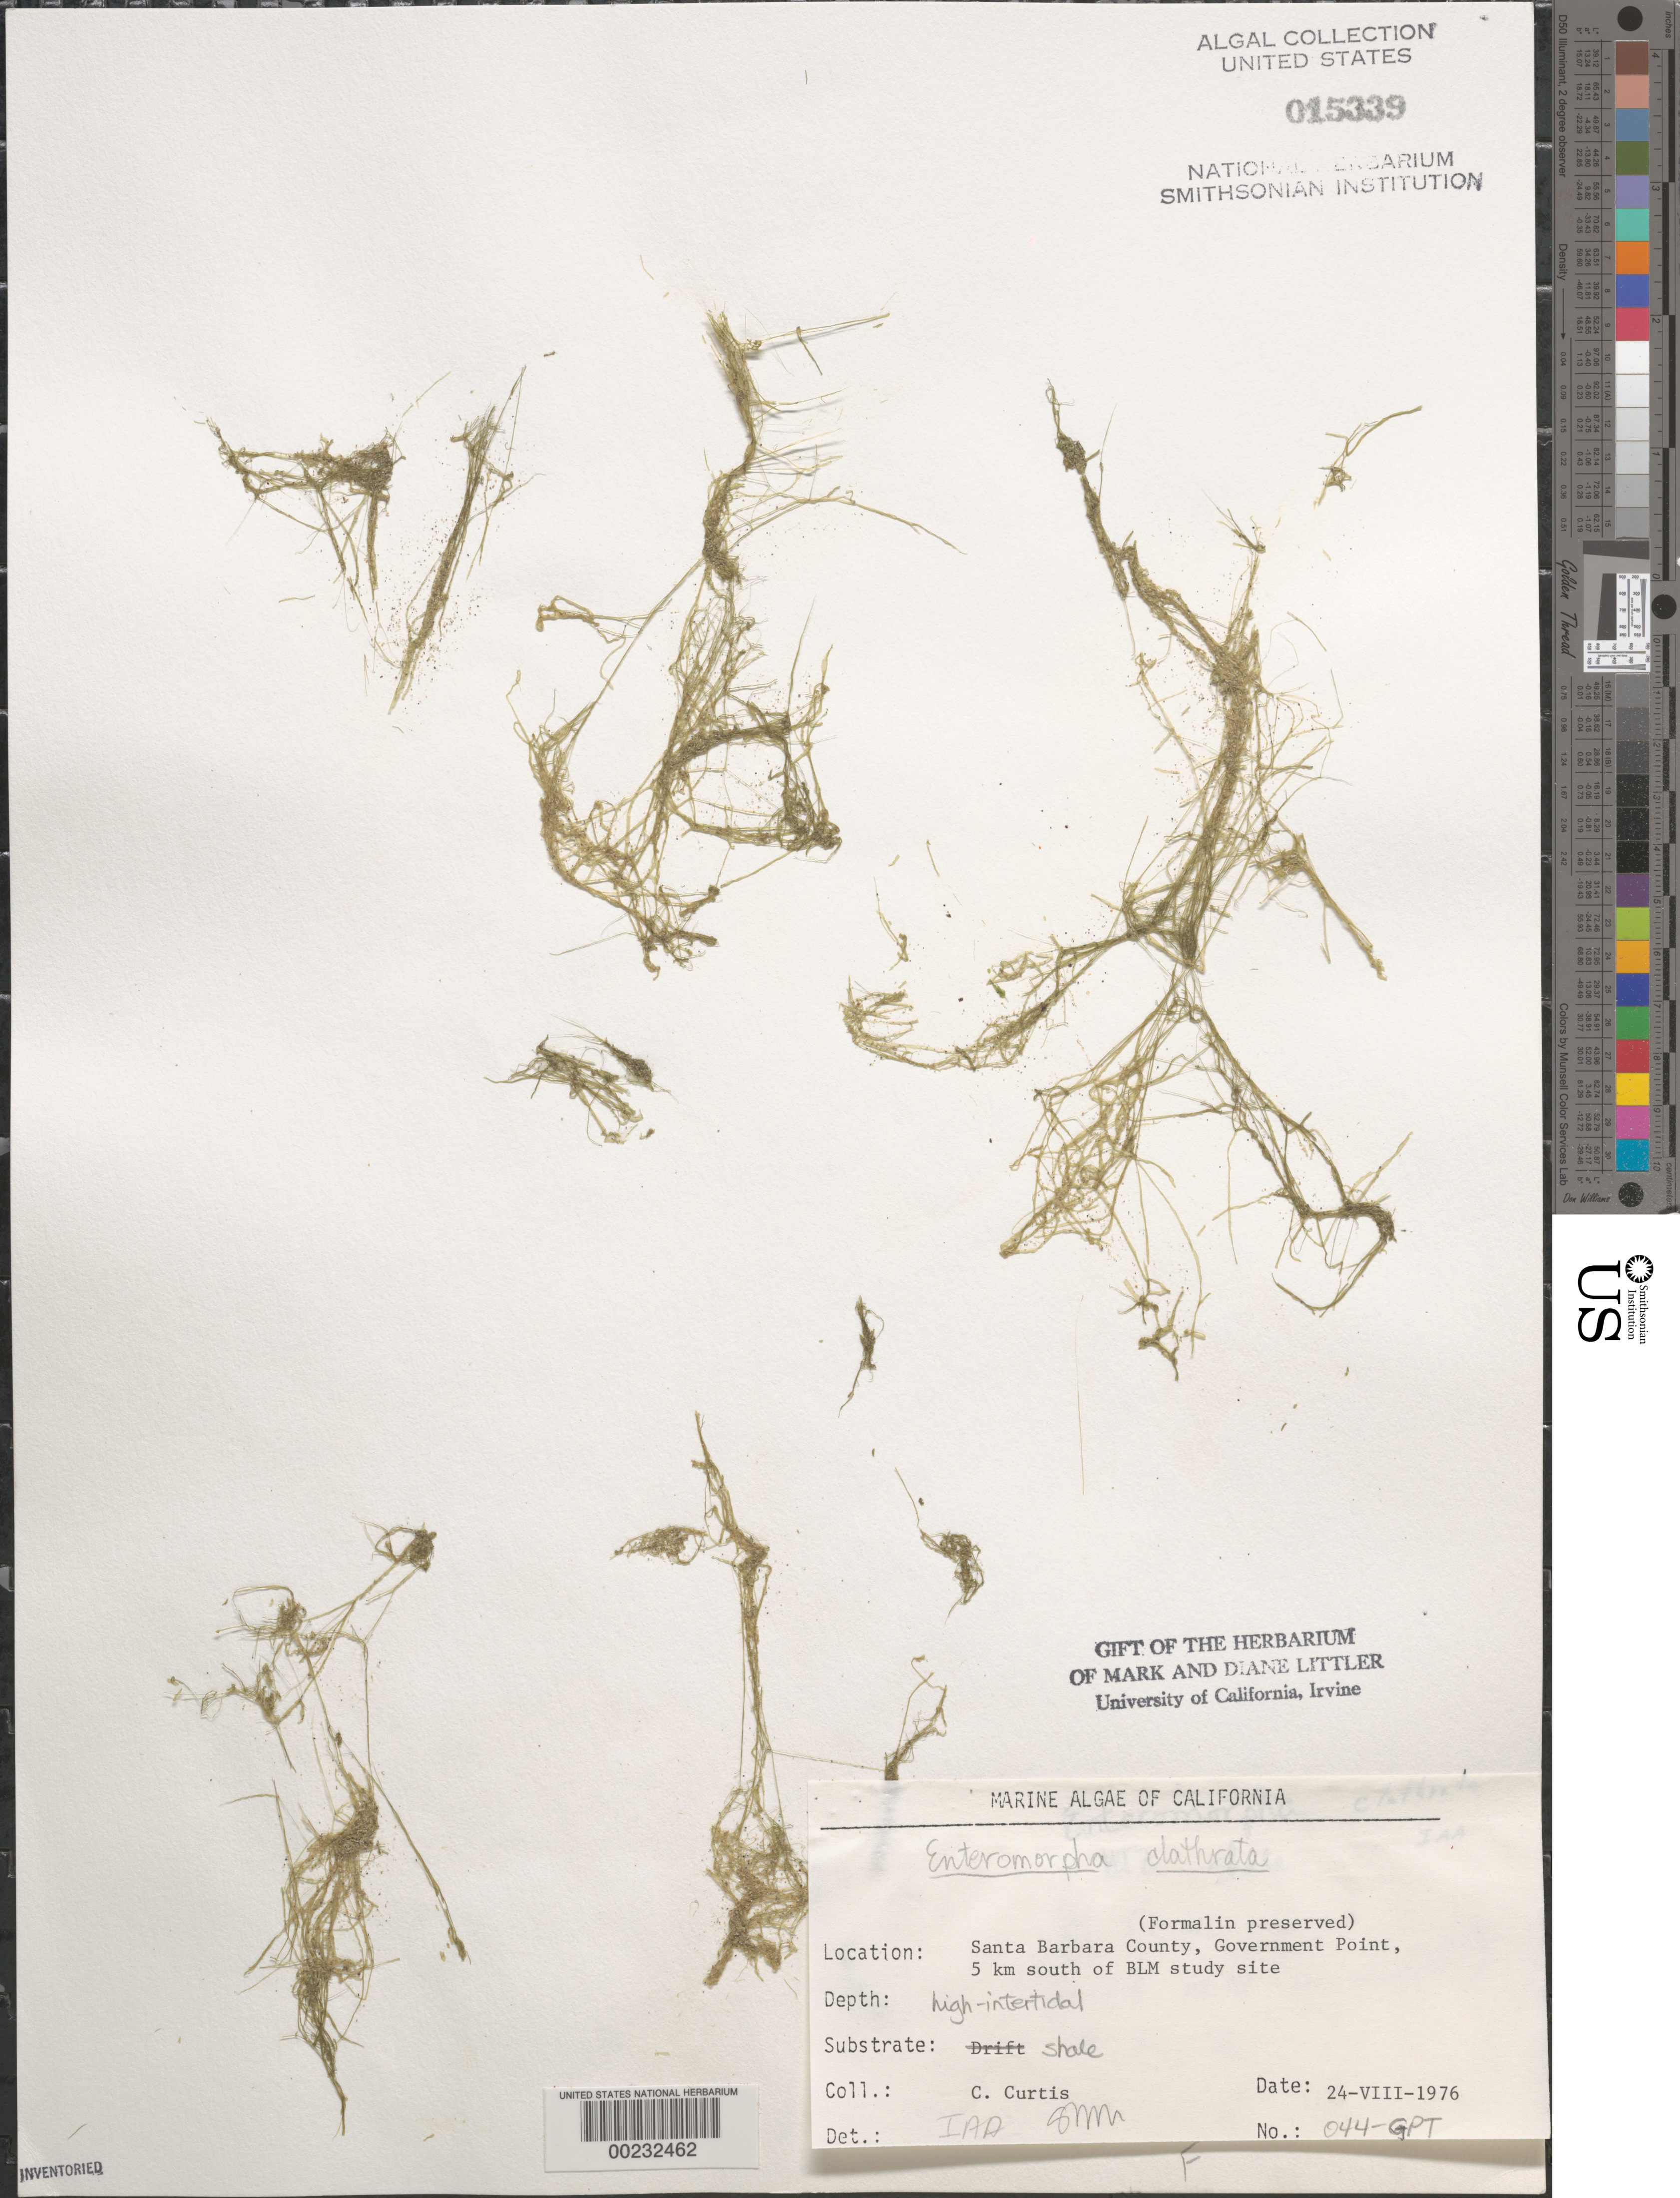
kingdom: Plantae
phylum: Chlorophyta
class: Ulvophyceae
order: Ulvales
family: Ulvaceae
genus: Ulva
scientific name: Ulva clathrata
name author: (Roth) C. Agardh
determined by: Algae name updating Project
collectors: C. Curtis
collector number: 044-GPT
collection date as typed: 24 Aug 1976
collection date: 1976-08-24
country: United States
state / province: California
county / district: Santa Barbara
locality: Government Point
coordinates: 34 26'31"N, 120 24'06"W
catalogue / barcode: US 15339